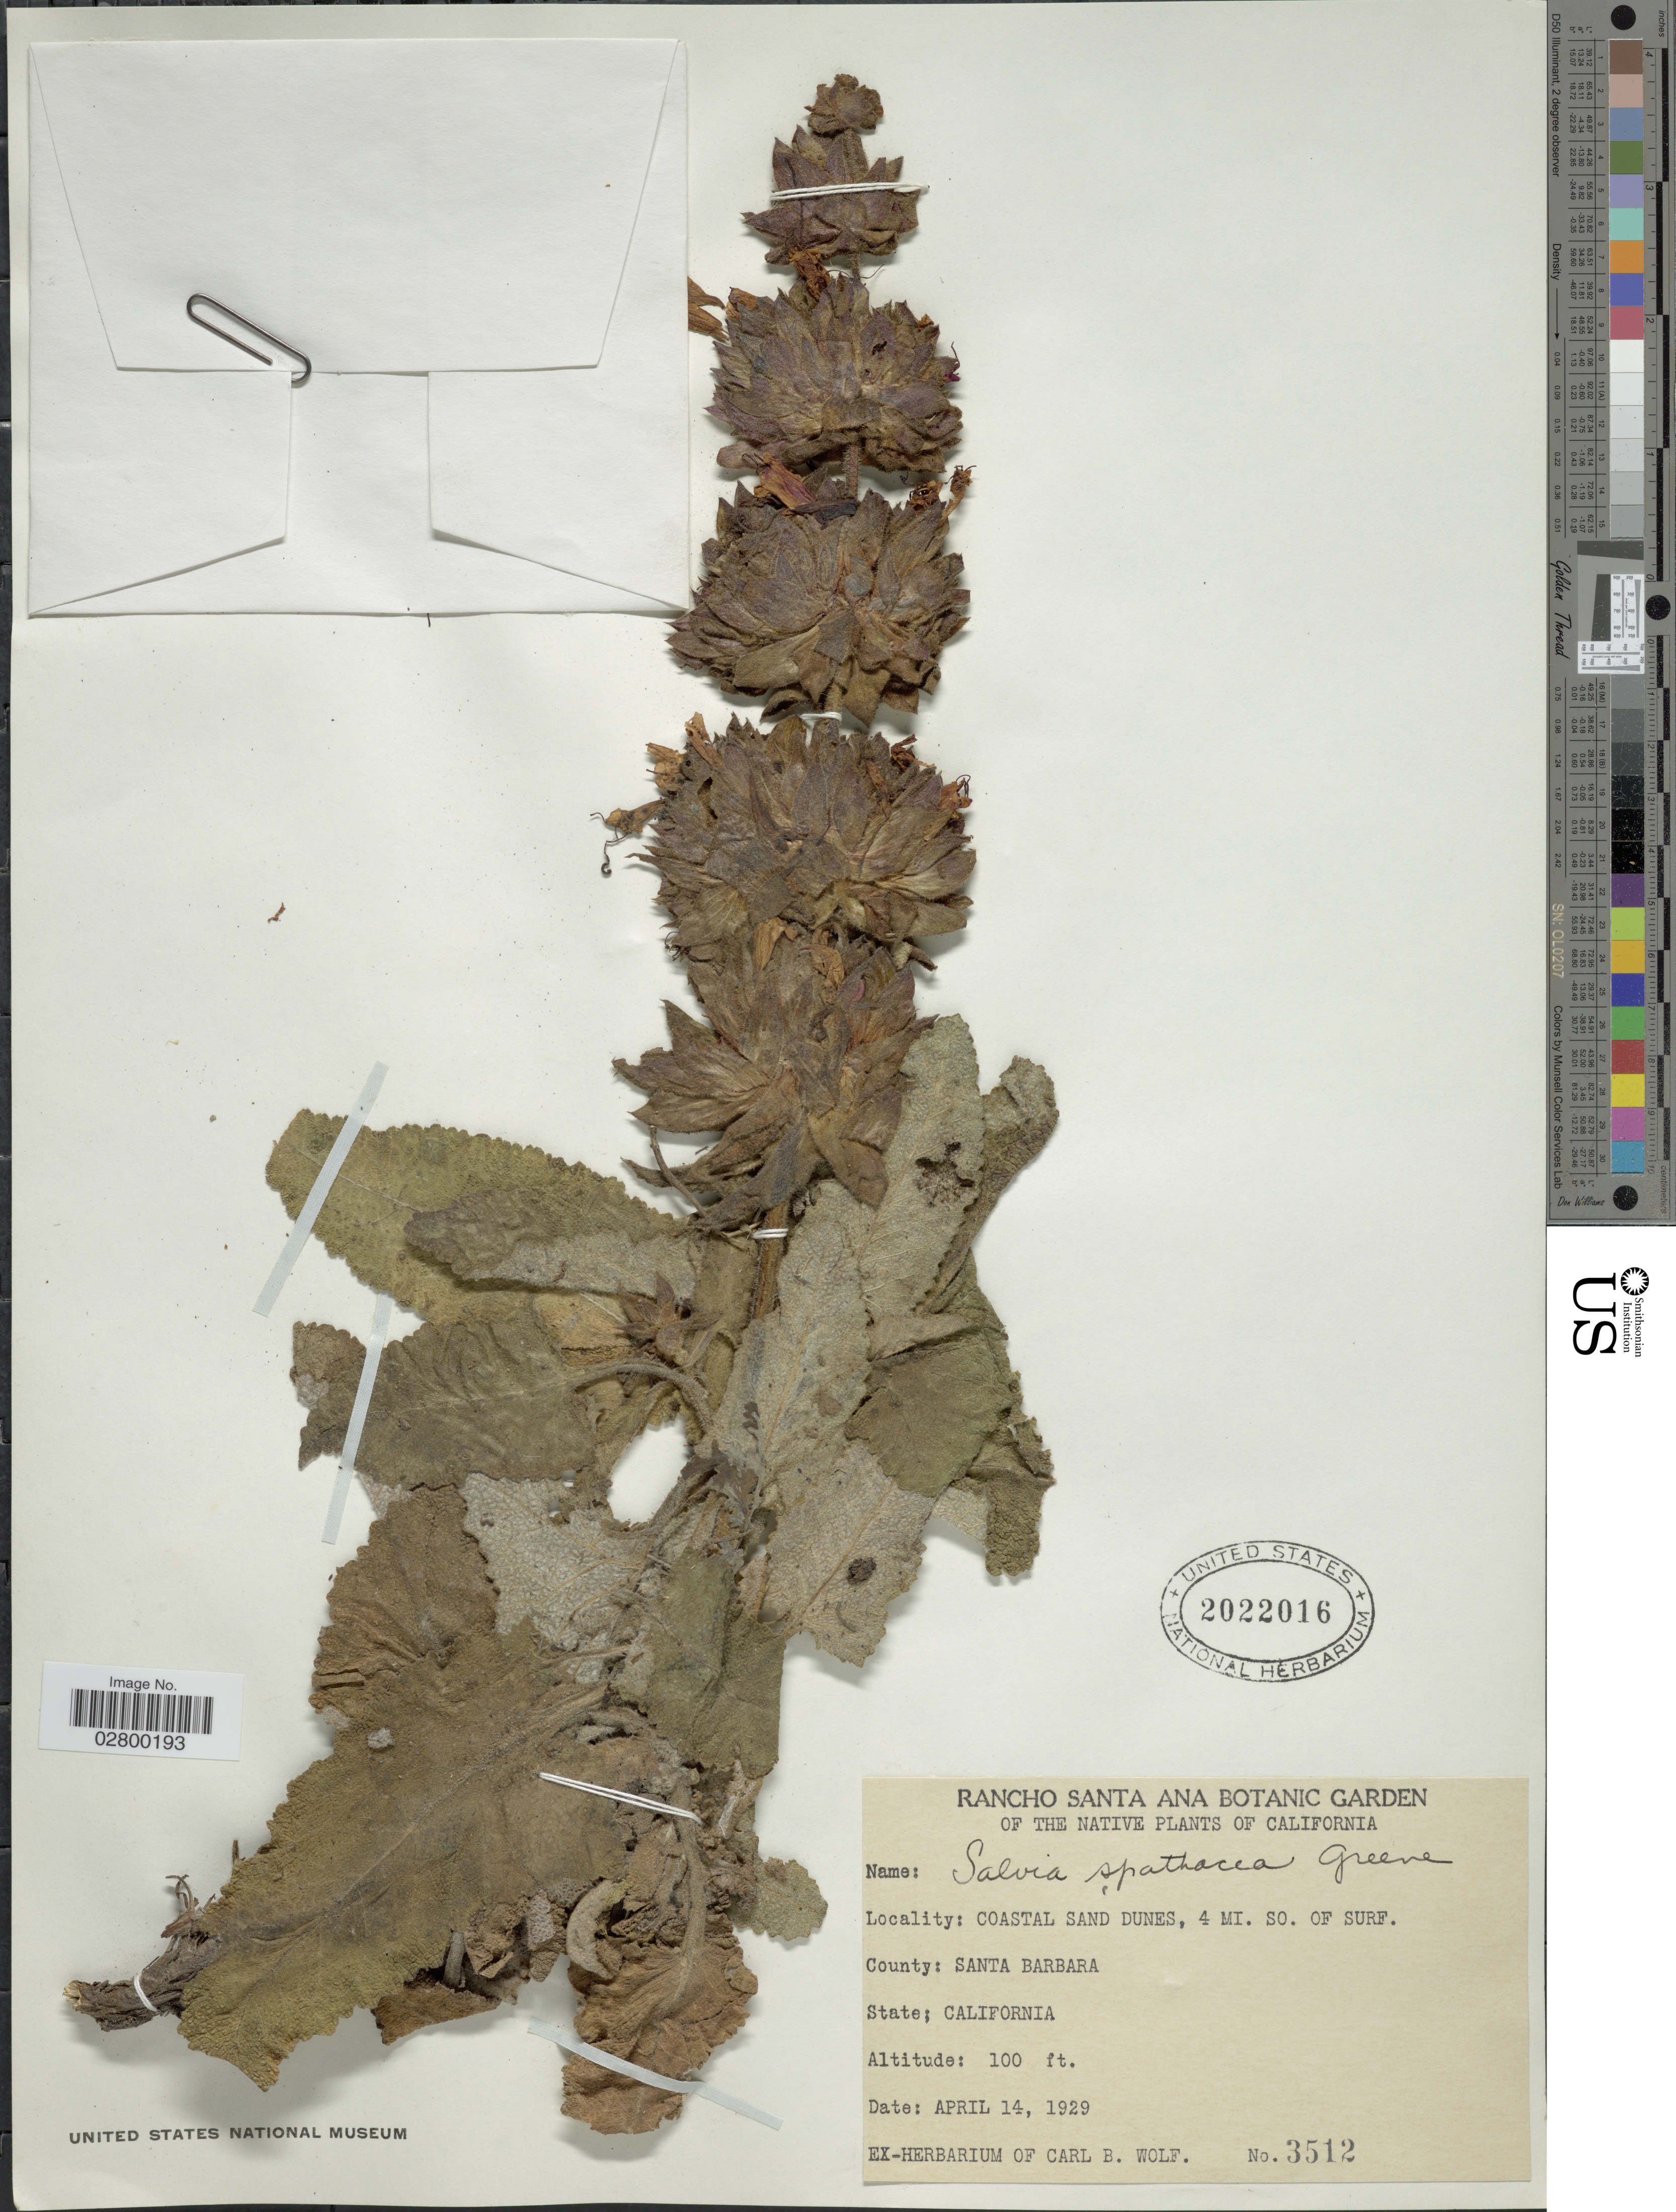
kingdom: Plantae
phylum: Tracheophyta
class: Magnoliopsida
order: Lamiales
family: Lamiaceae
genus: Salvia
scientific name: Salvia spathacea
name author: Greene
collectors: ex herb. Carl B. Wolf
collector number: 3512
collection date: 1929-04-14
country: United States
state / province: California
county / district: Santa Barbara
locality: The Native Plants of California, Coastal sand dunes, 4 mi. SO. of Surf., County: Santa Barbara.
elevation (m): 30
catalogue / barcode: US 2022016